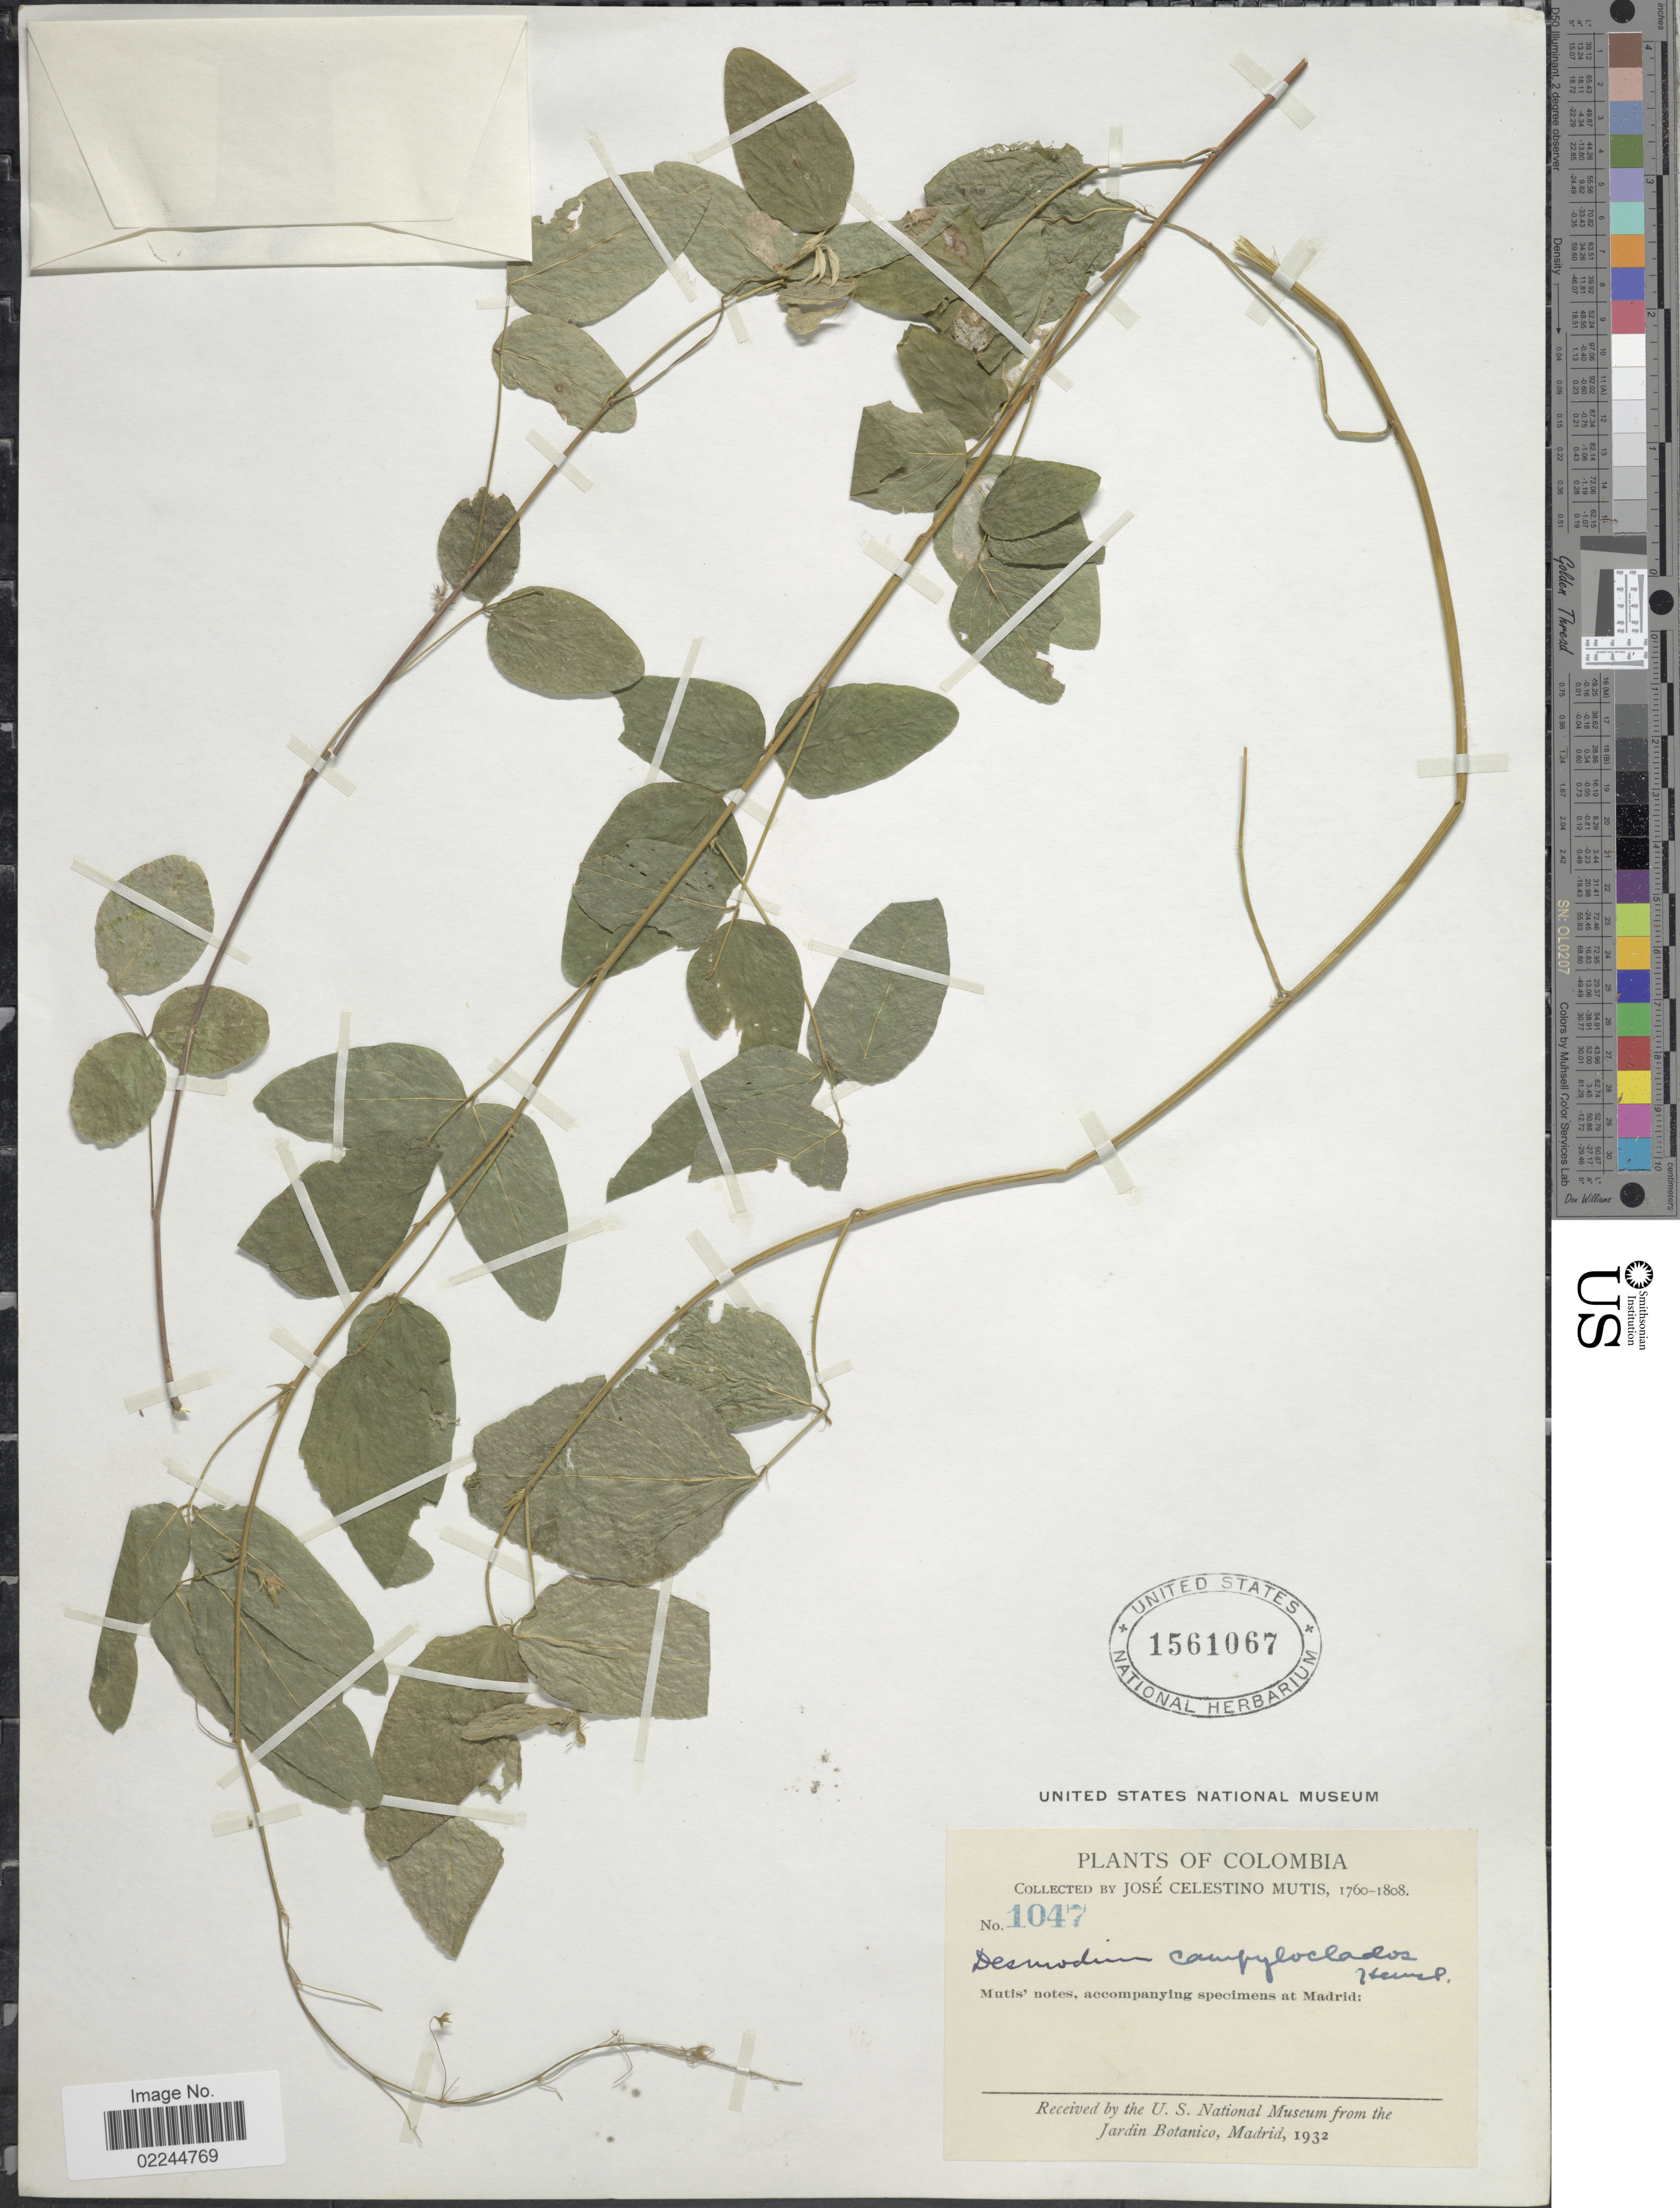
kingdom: Plantae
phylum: Tracheophyta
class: Magnoliopsida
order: Fabales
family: Fabaceae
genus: Desmodium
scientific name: Desmodium campyloclados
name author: Hemsl.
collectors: J. C. B. Mutis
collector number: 1047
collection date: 1760/1808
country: Colombia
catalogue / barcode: US 1561067